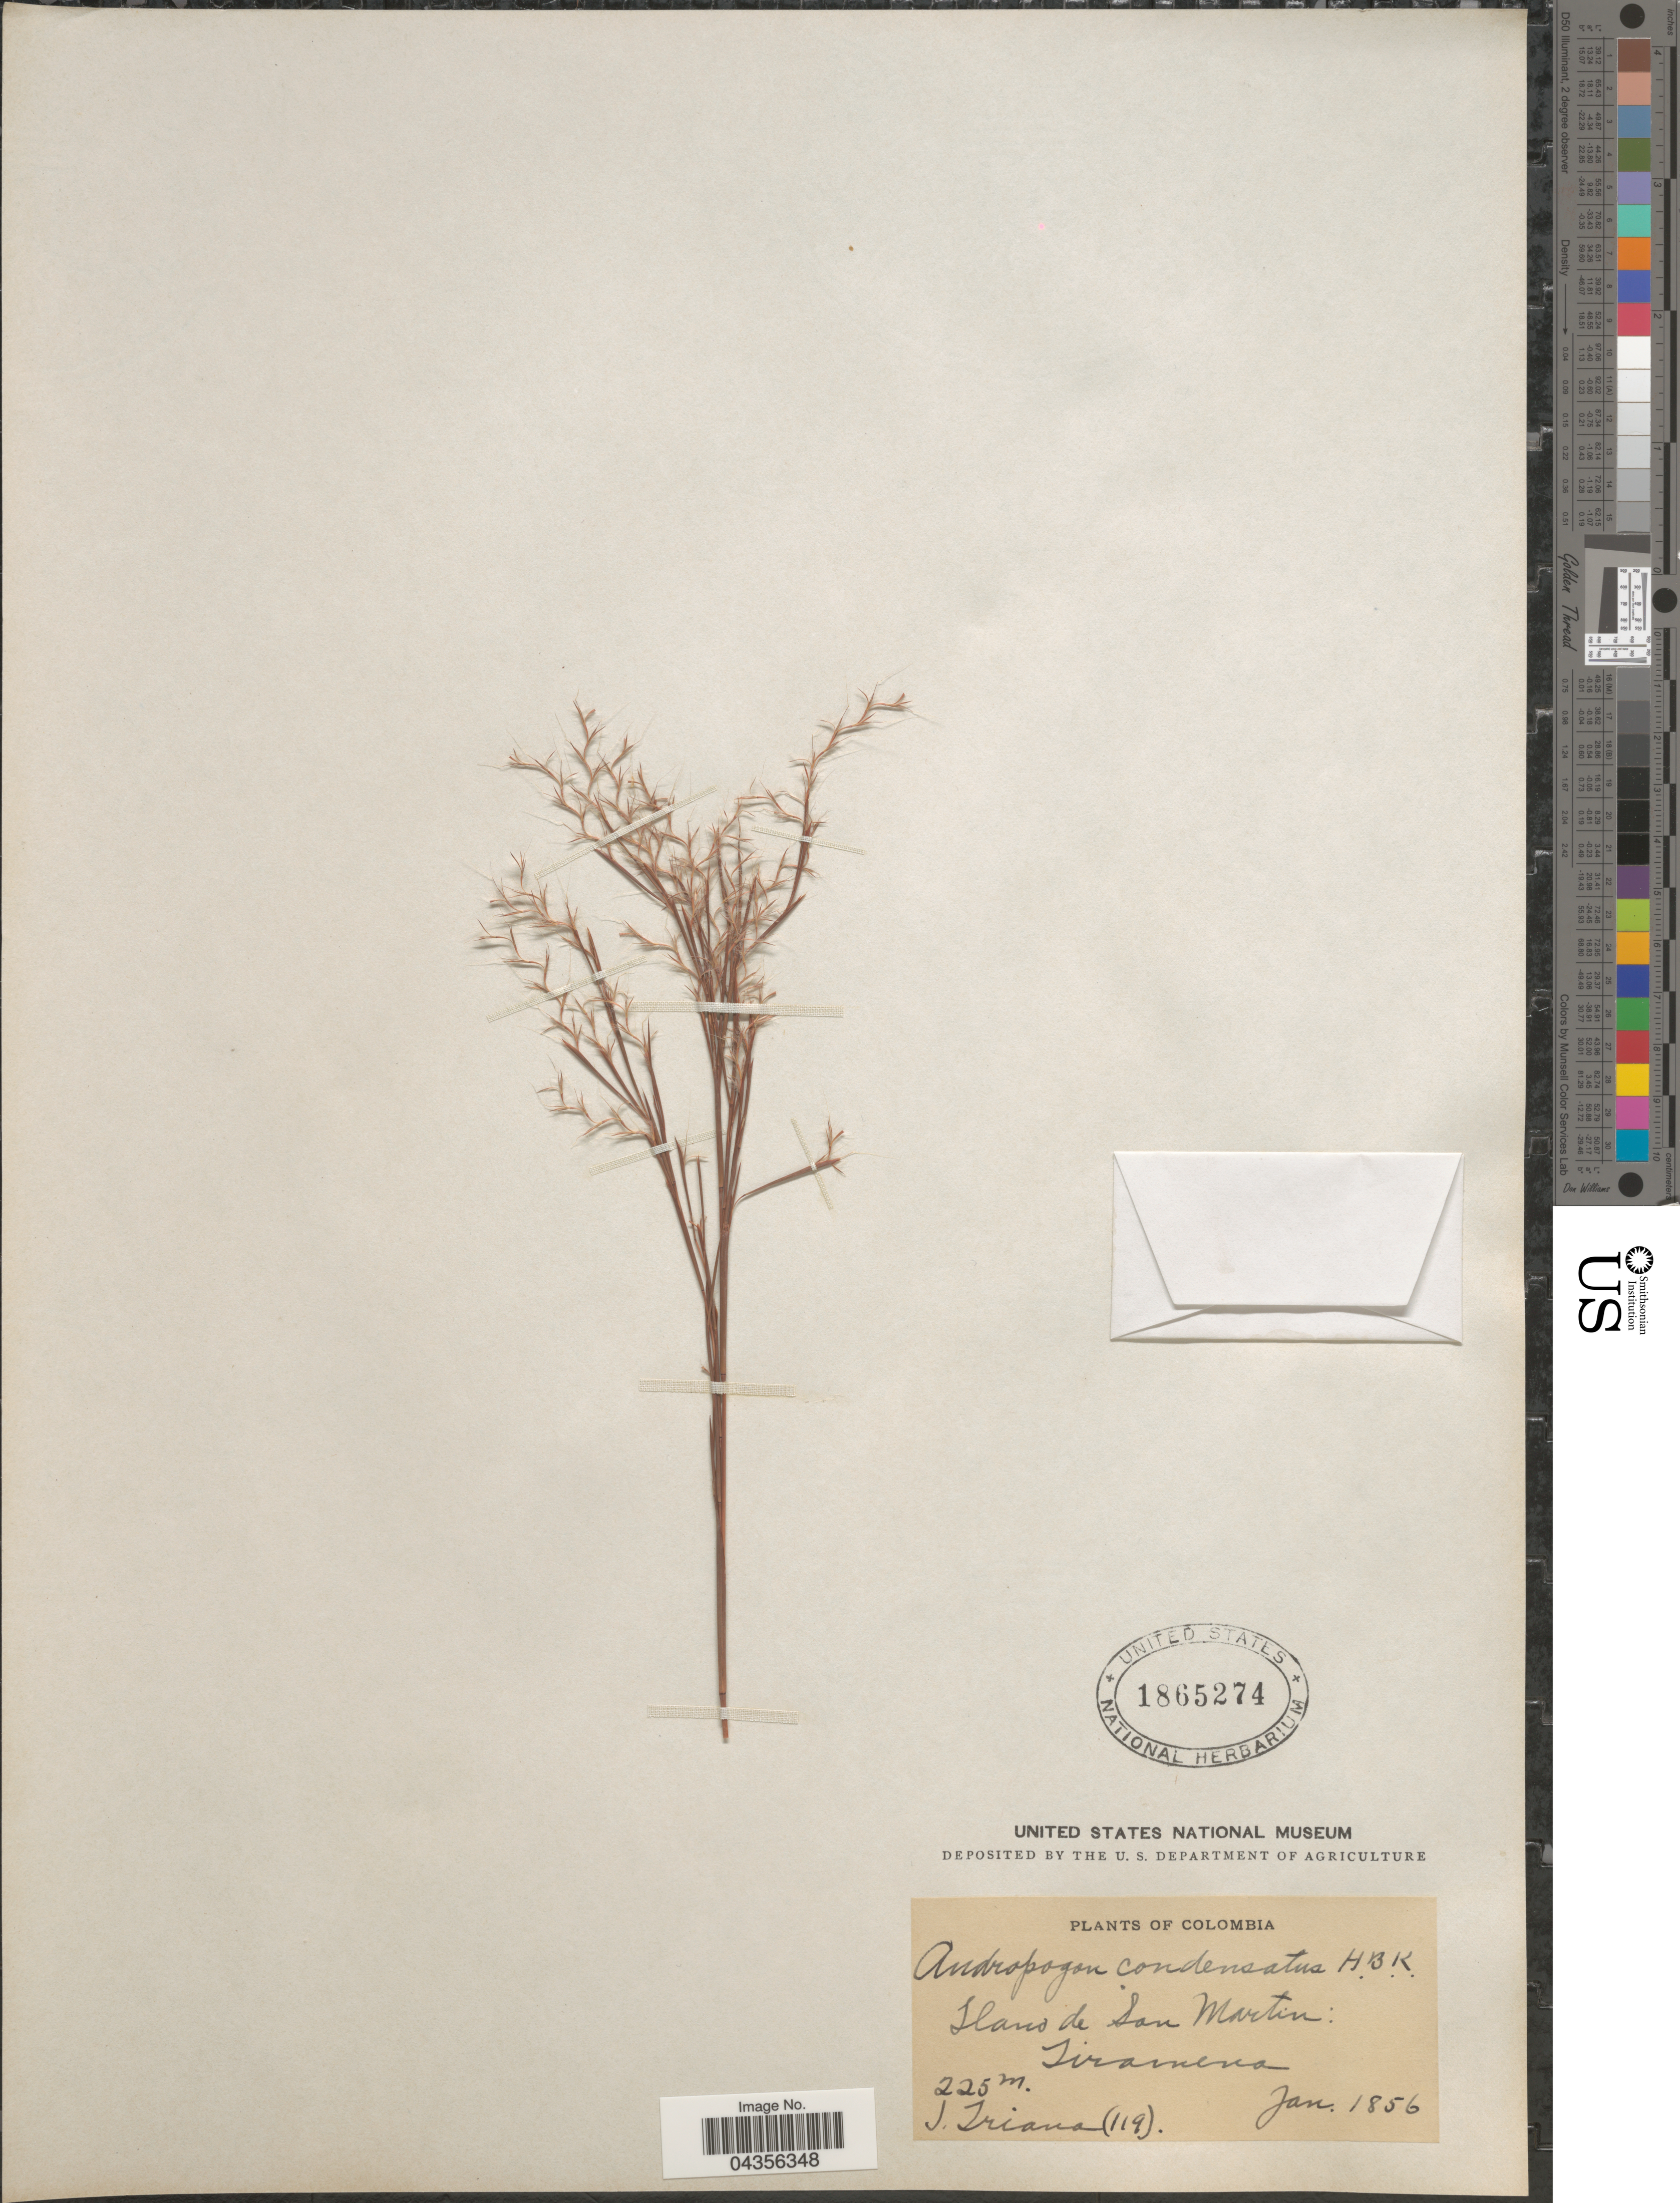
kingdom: Plantae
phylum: Tracheophyta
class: Liliopsida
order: Poales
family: Poaceae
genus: Schizachyrium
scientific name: Schizachyrium microstachyum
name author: (Desv. ex Ham.) Roseng. et al.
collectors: J. Triana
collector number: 119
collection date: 1856-01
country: Colombia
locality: Llano de San Martin: Tiramena.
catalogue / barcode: US 1865274